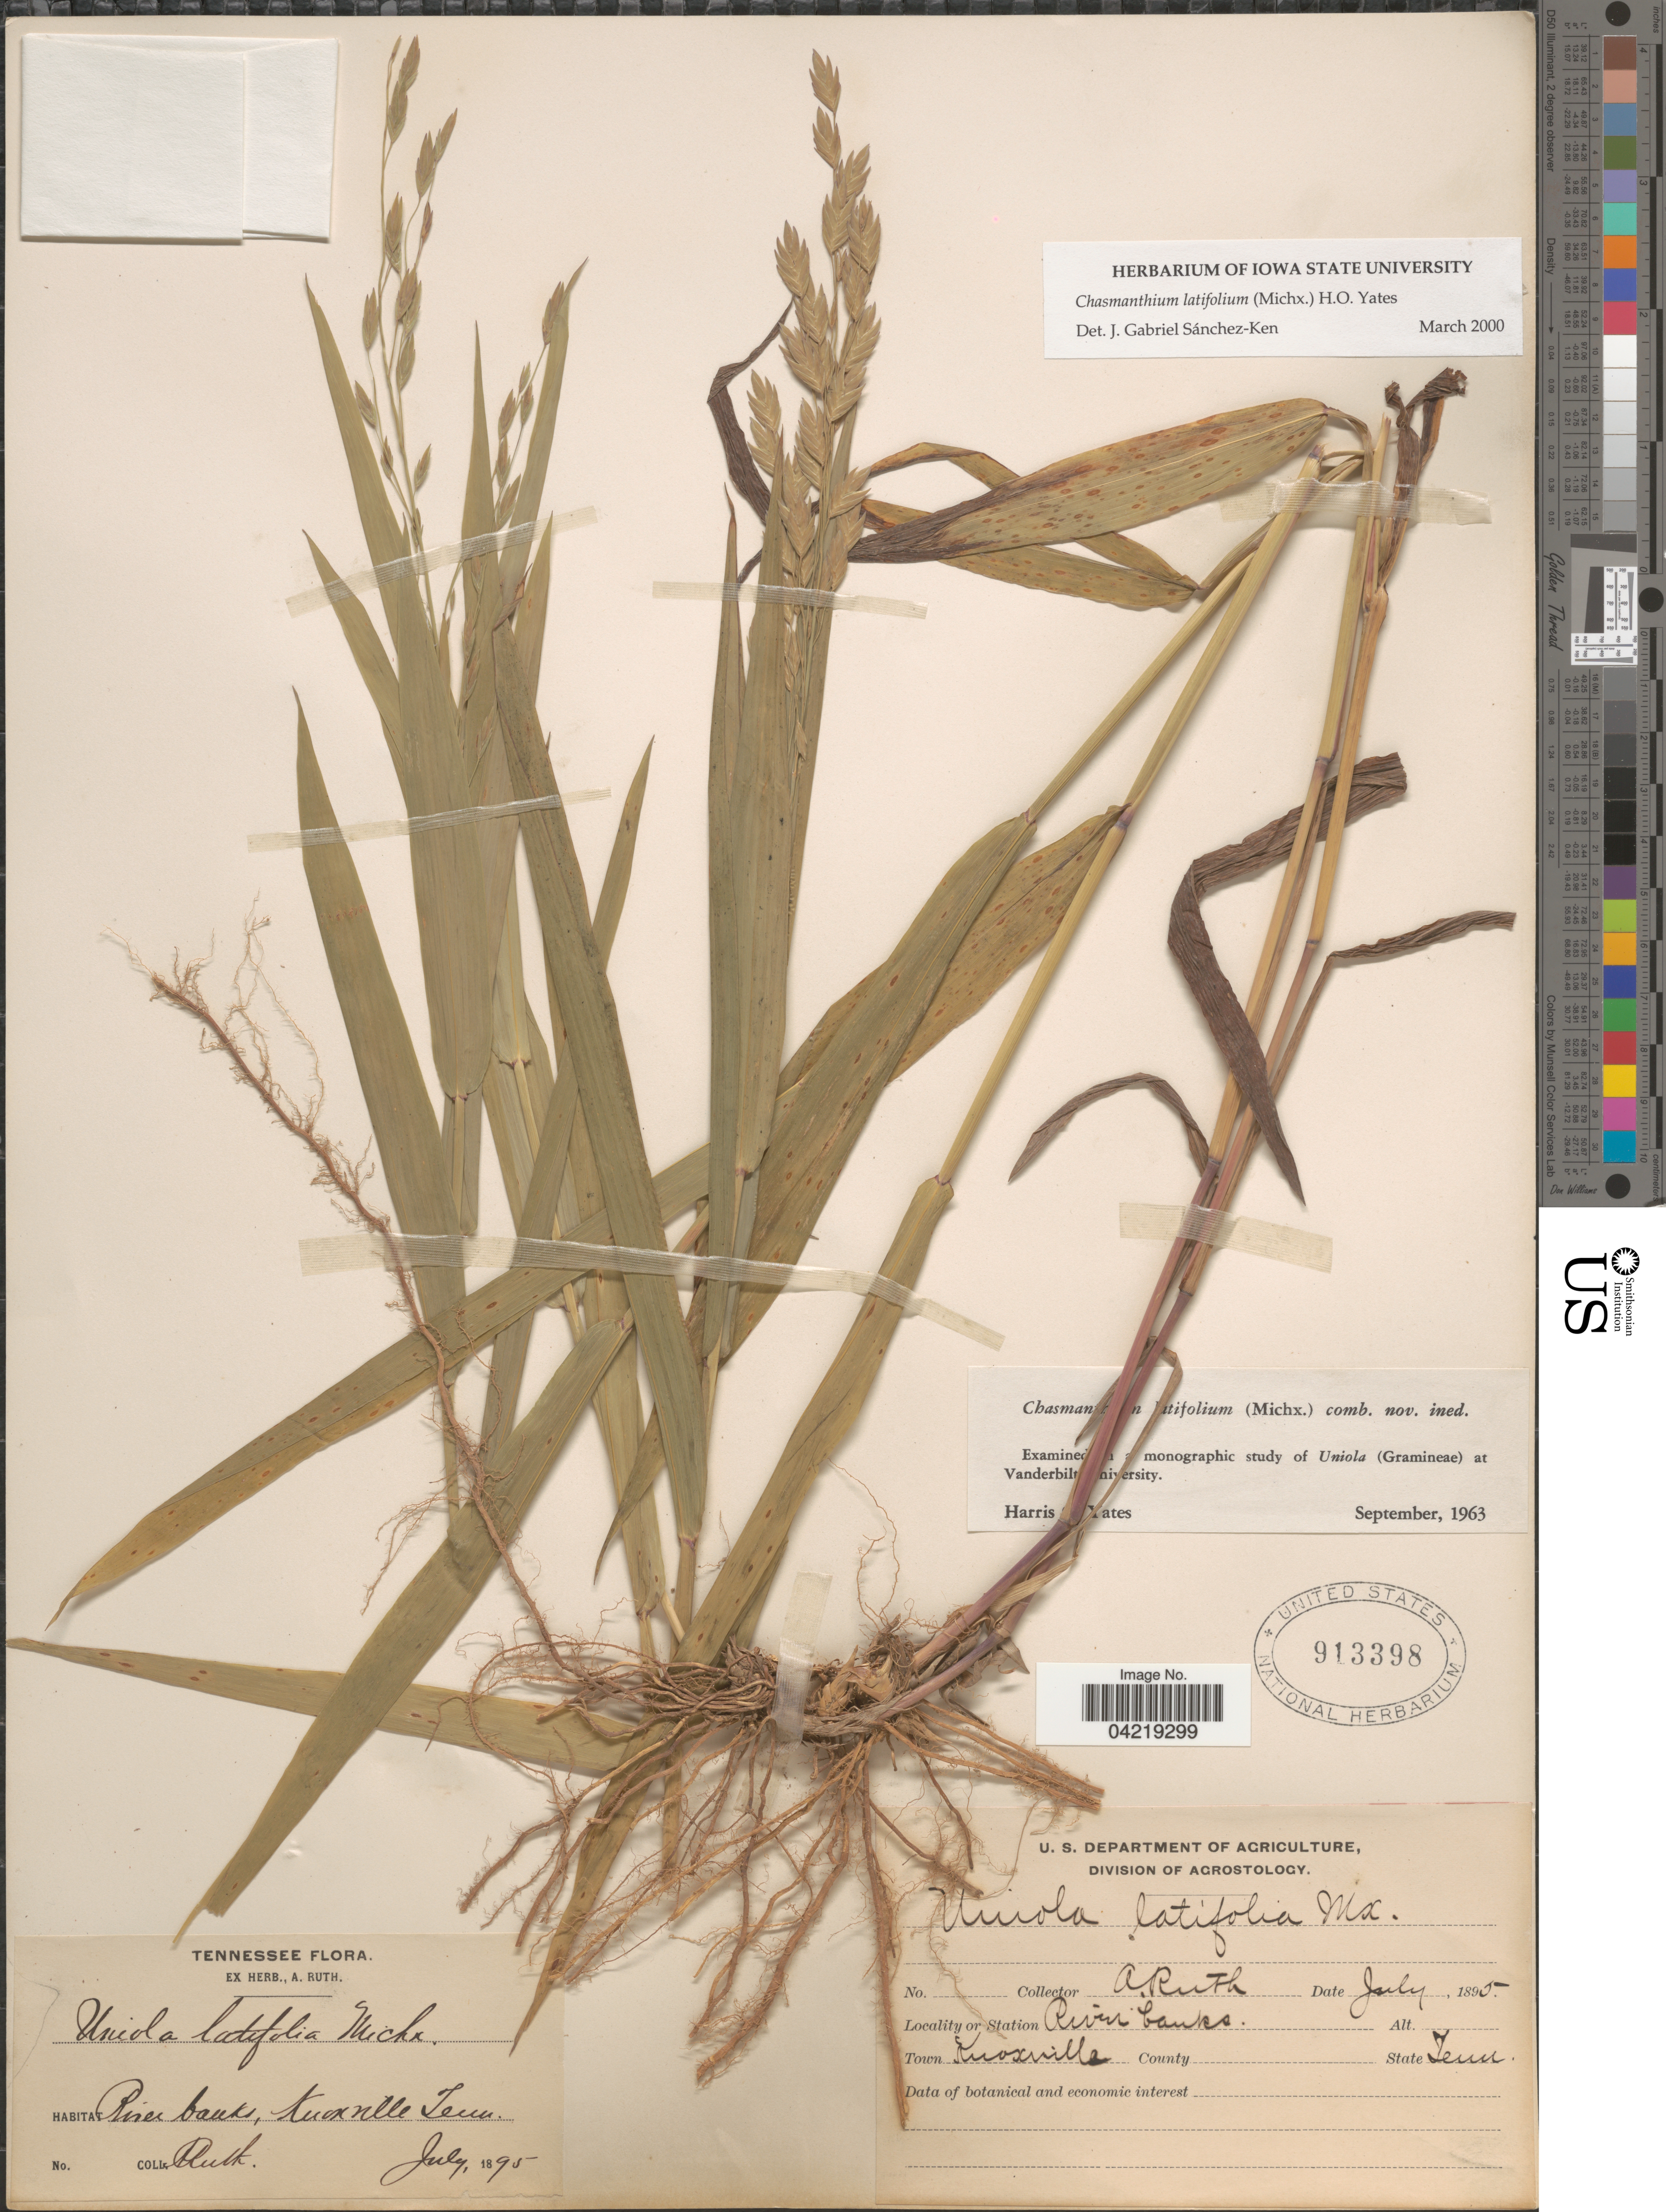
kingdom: Plantae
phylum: Tracheophyta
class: Liliopsida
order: Poales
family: Poaceae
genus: Chasmanthium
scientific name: Chasmanthium latifolium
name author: (Michx.) H.O. Yates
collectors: A. Ruth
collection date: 1895-07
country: United States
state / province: Tennessee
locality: Station [unsure placement] River banks. Town Knoxville.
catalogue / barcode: US 913398